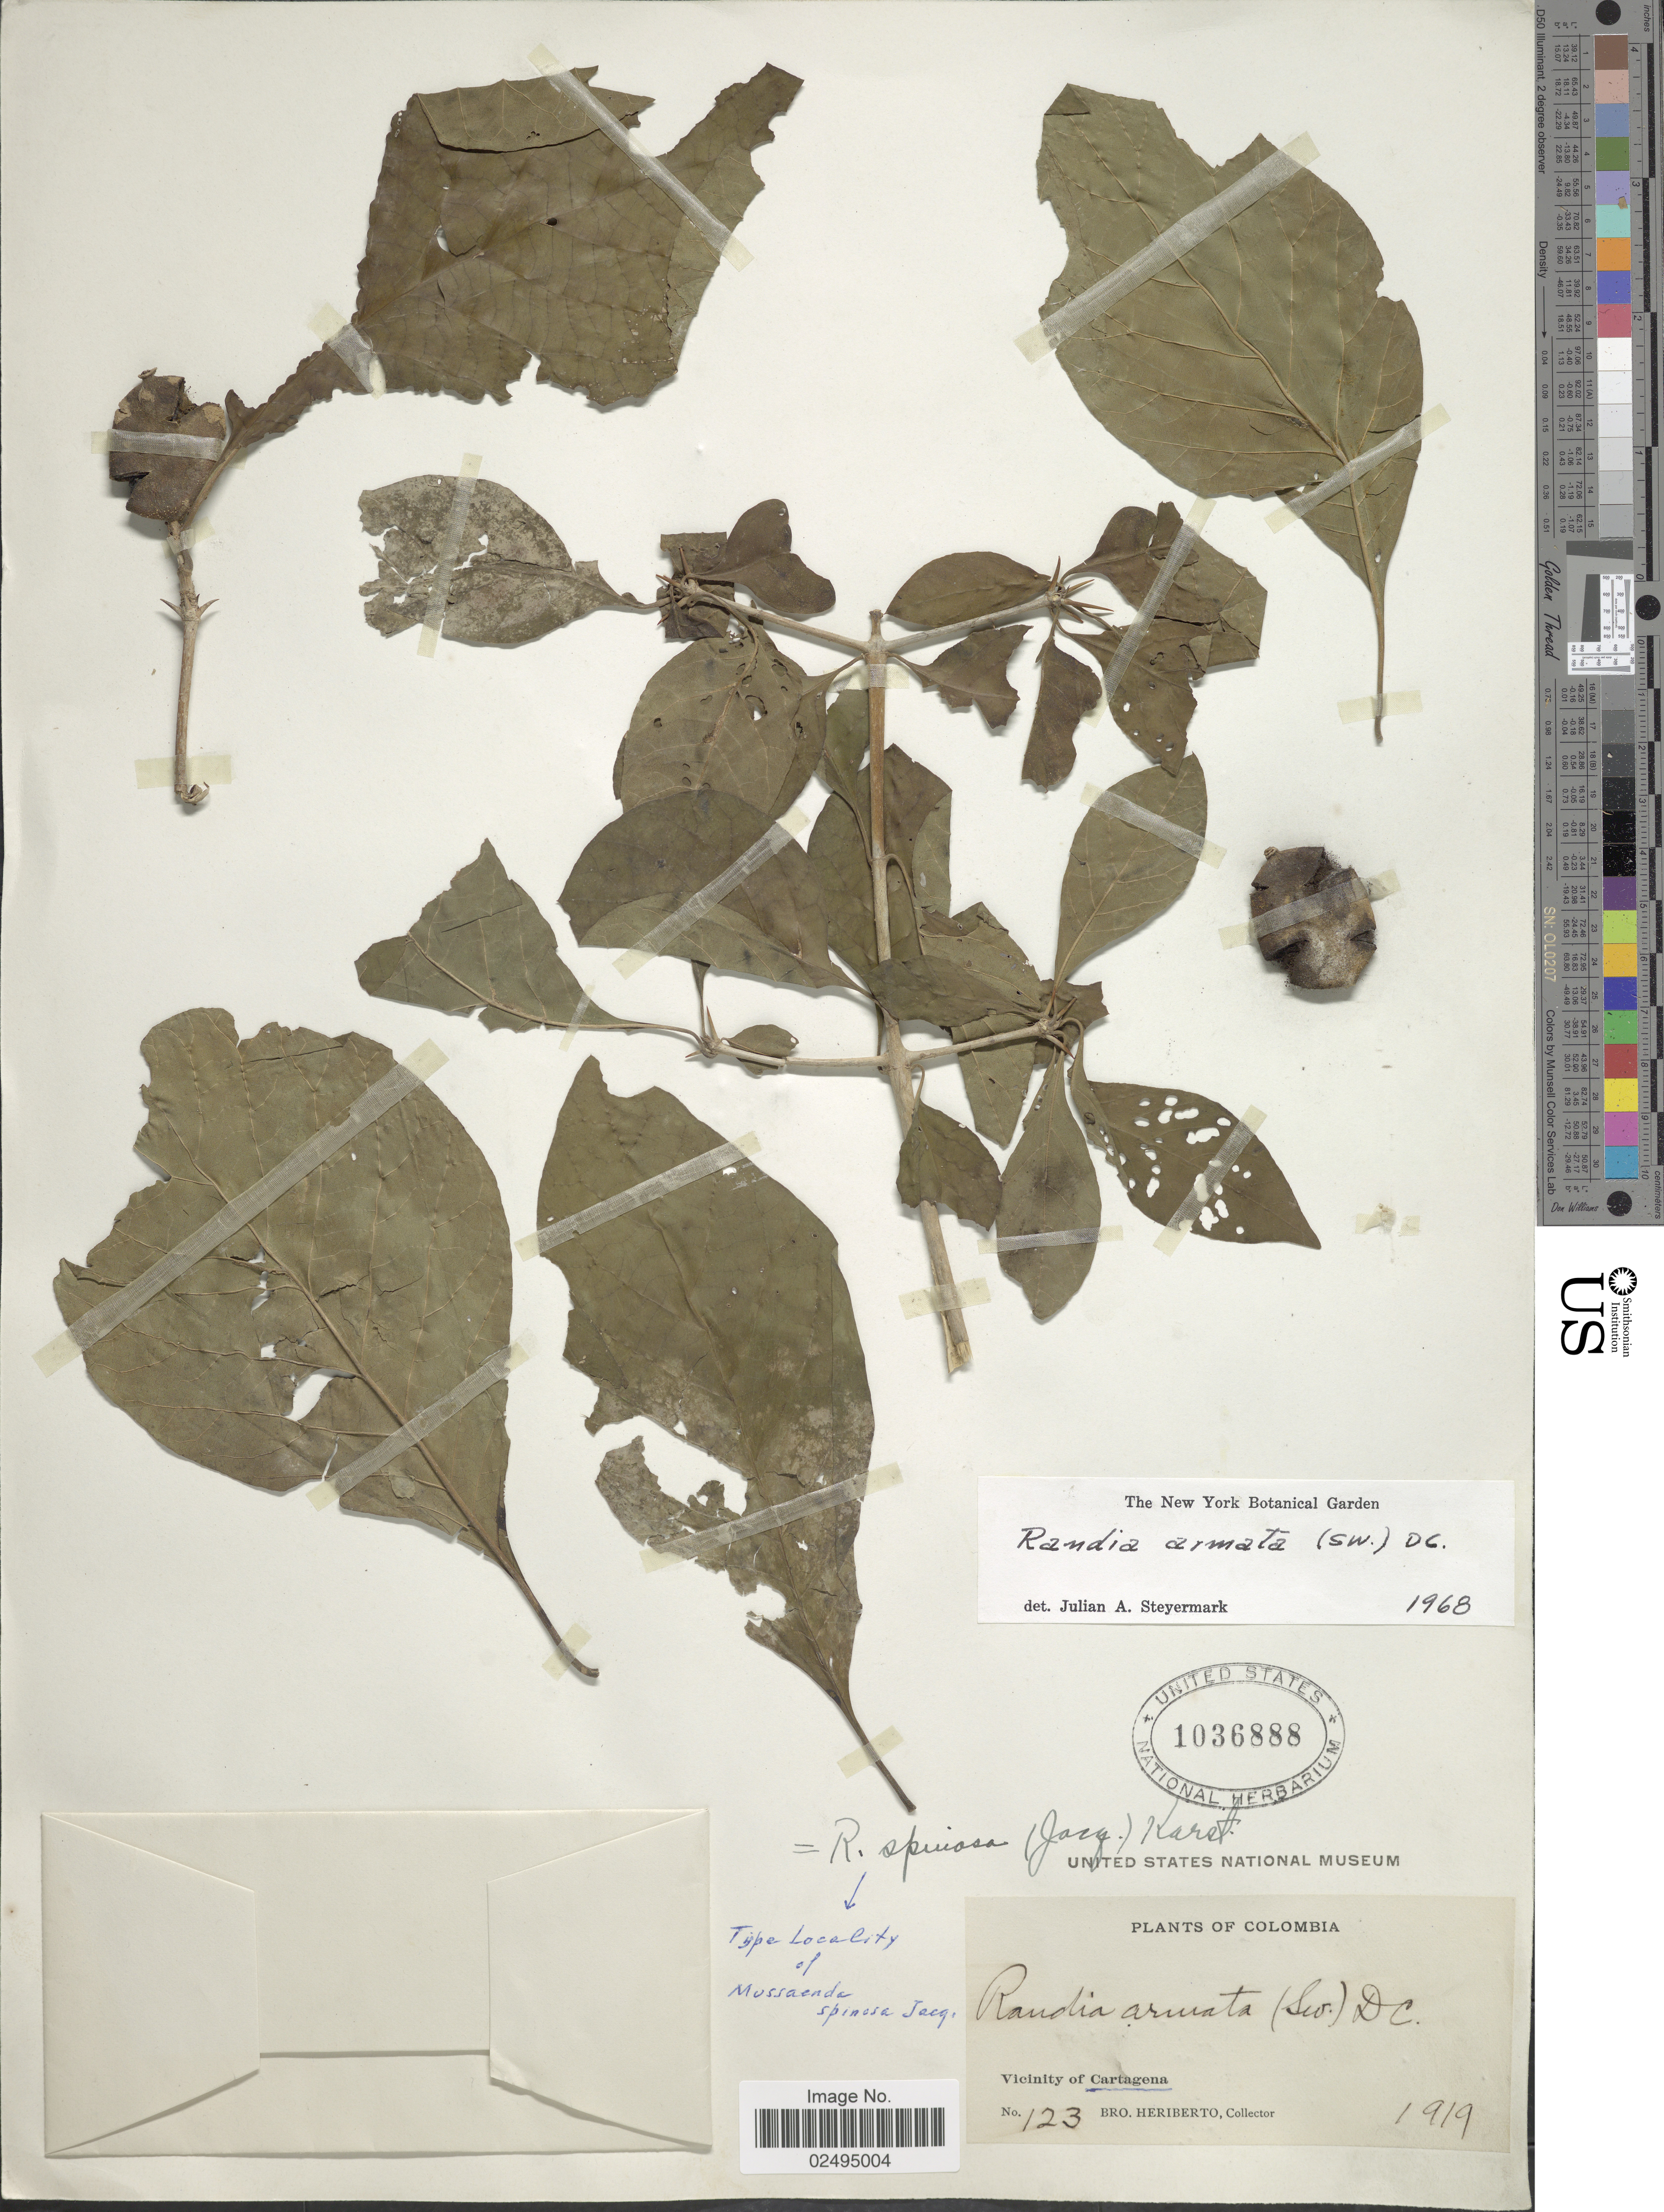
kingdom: Plantae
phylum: Tracheophyta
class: Magnoliopsida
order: Gentianales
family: Rubiaceae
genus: Randia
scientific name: Randia armata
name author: (Sw.) DC.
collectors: B. Heriberto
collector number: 123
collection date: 1919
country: Colombia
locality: Vicinity of Cartagena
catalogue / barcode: US 1036888